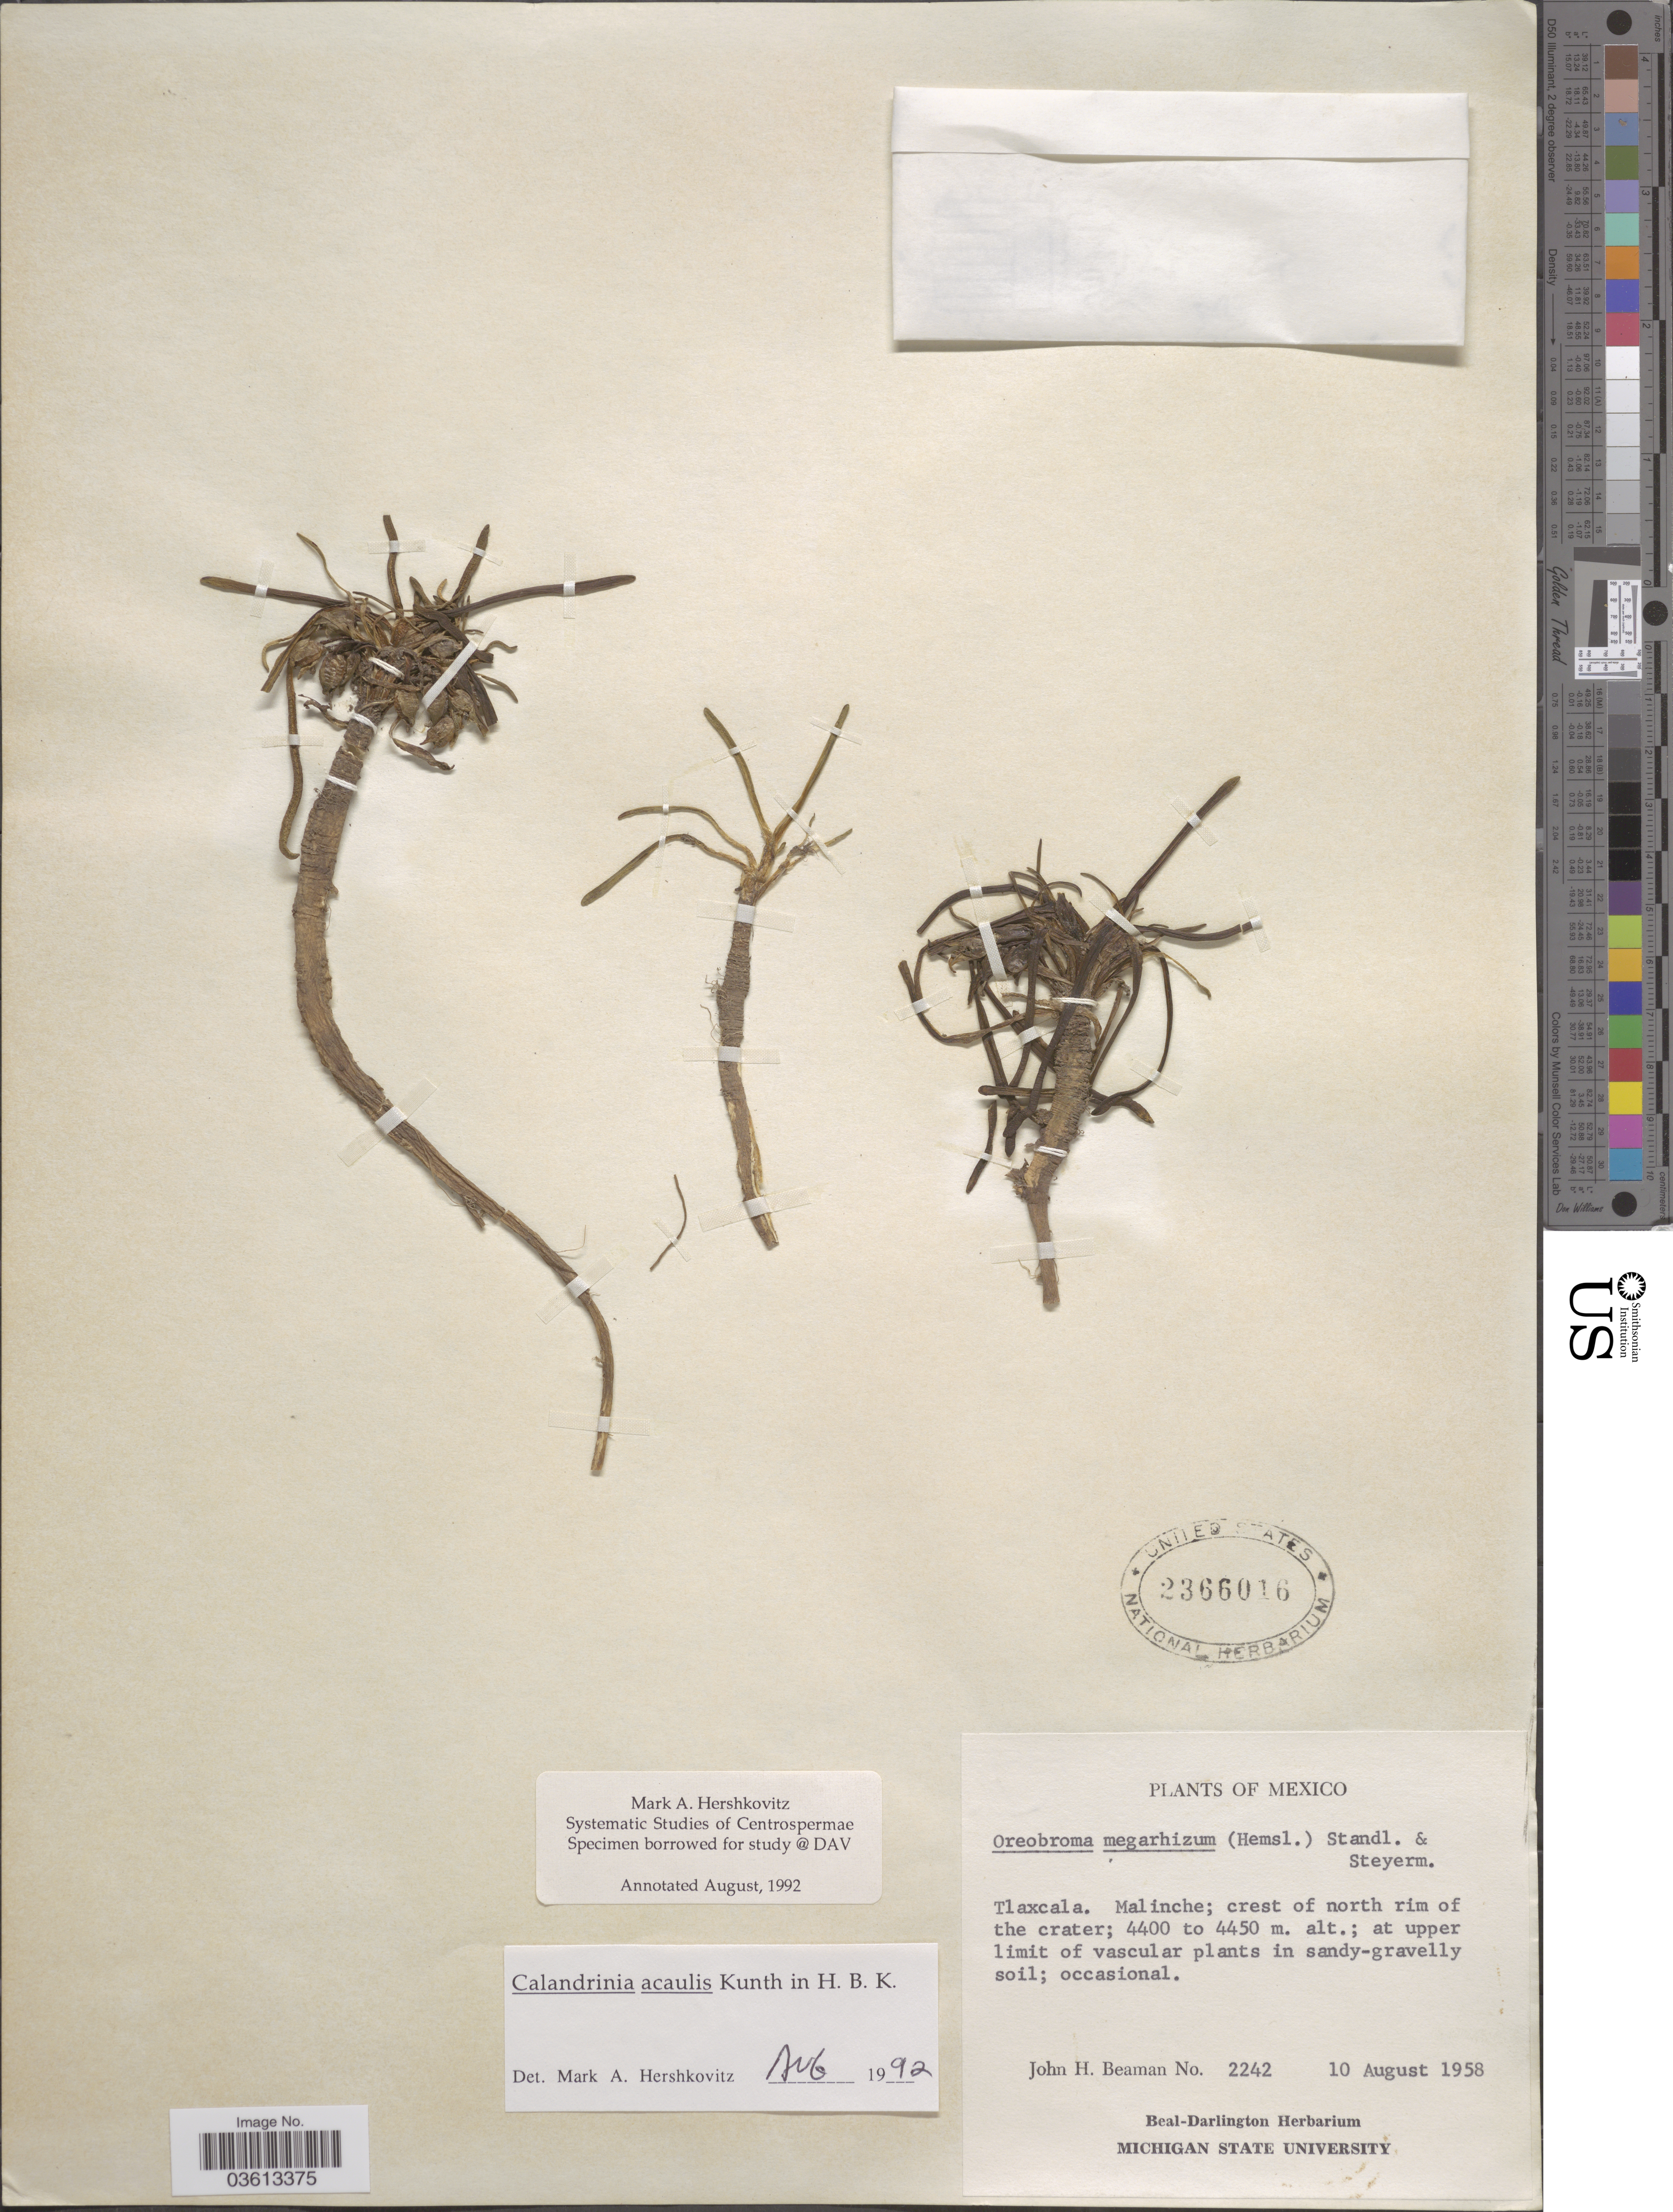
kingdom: Plantae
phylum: Tracheophyta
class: Magnoliopsida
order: Caryophyllales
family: Montiaceae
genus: Calandrinia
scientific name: Calandrinia acaulis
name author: Kunth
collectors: J. H. Beaman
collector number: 2242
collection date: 1958-08-10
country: Mexico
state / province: Tlaxcala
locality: Malinche; crest of north rim of the crater.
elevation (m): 4400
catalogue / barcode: US 2366016